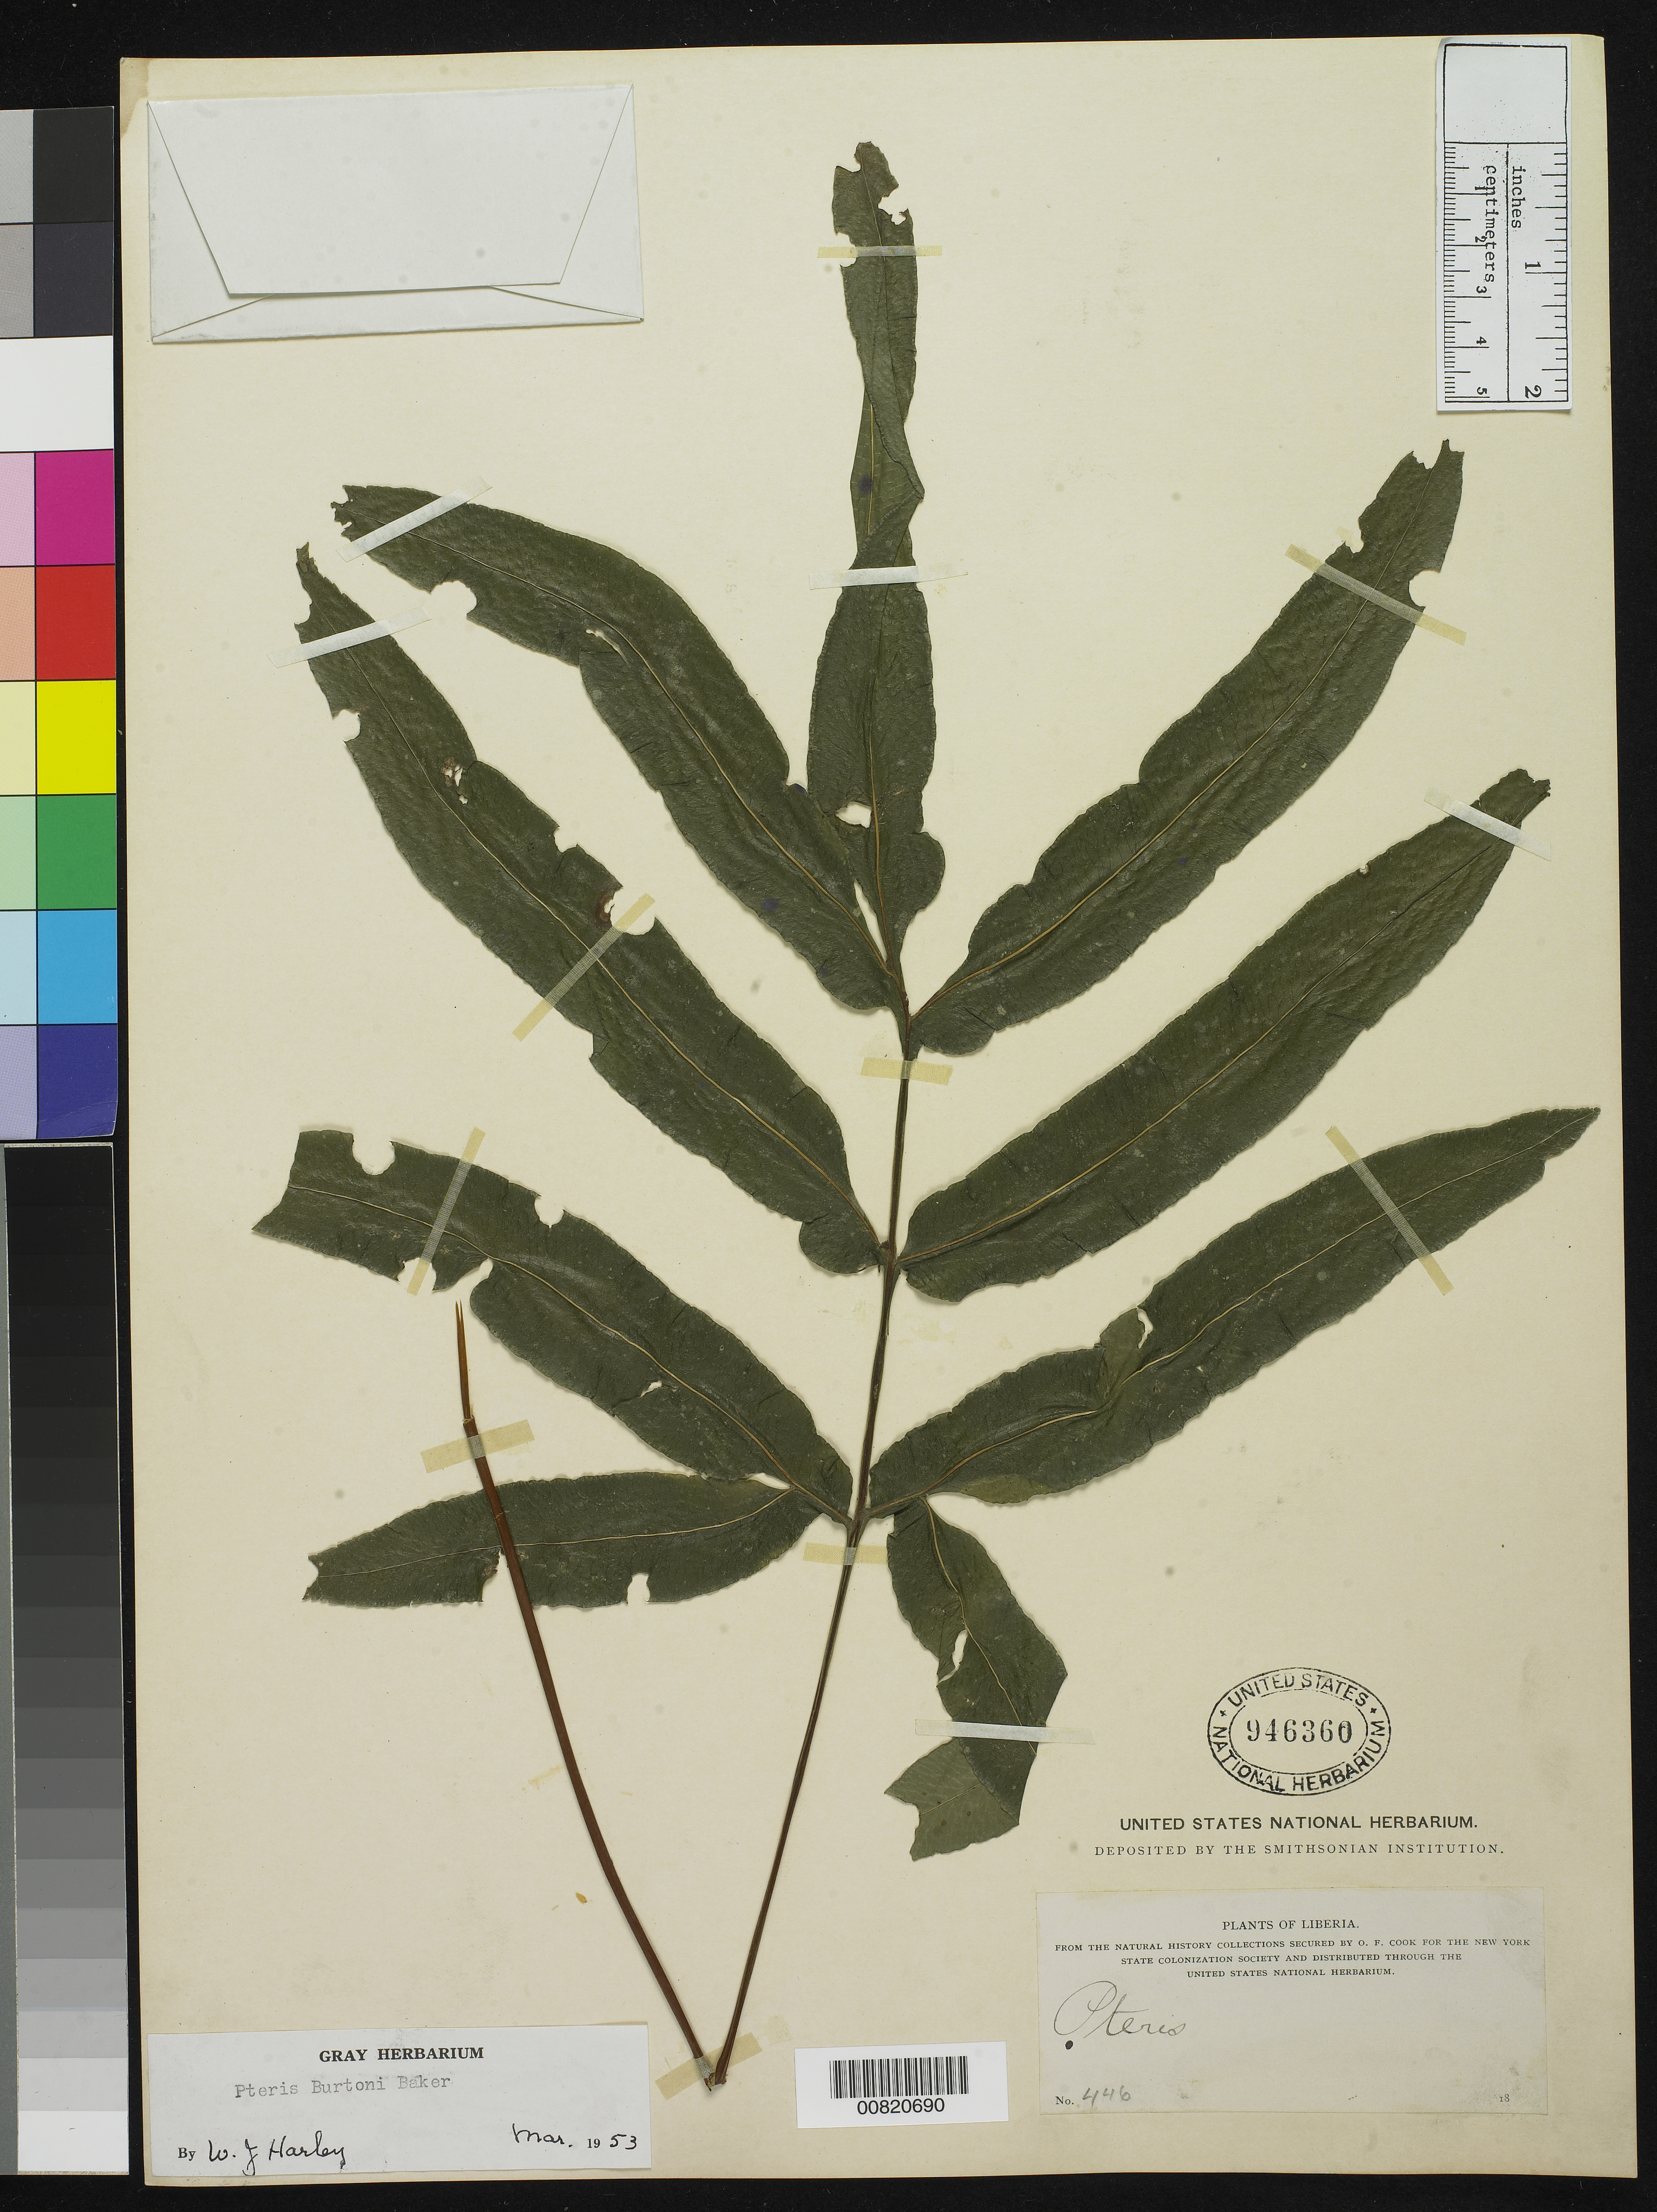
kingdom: Plantae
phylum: Tracheophyta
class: Polypodiopsida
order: Polypodiales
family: Pteridaceae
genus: Pteris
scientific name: Pteris atrovirens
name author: Willd.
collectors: O. F. Cook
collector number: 446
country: Liberia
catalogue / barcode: US 946360